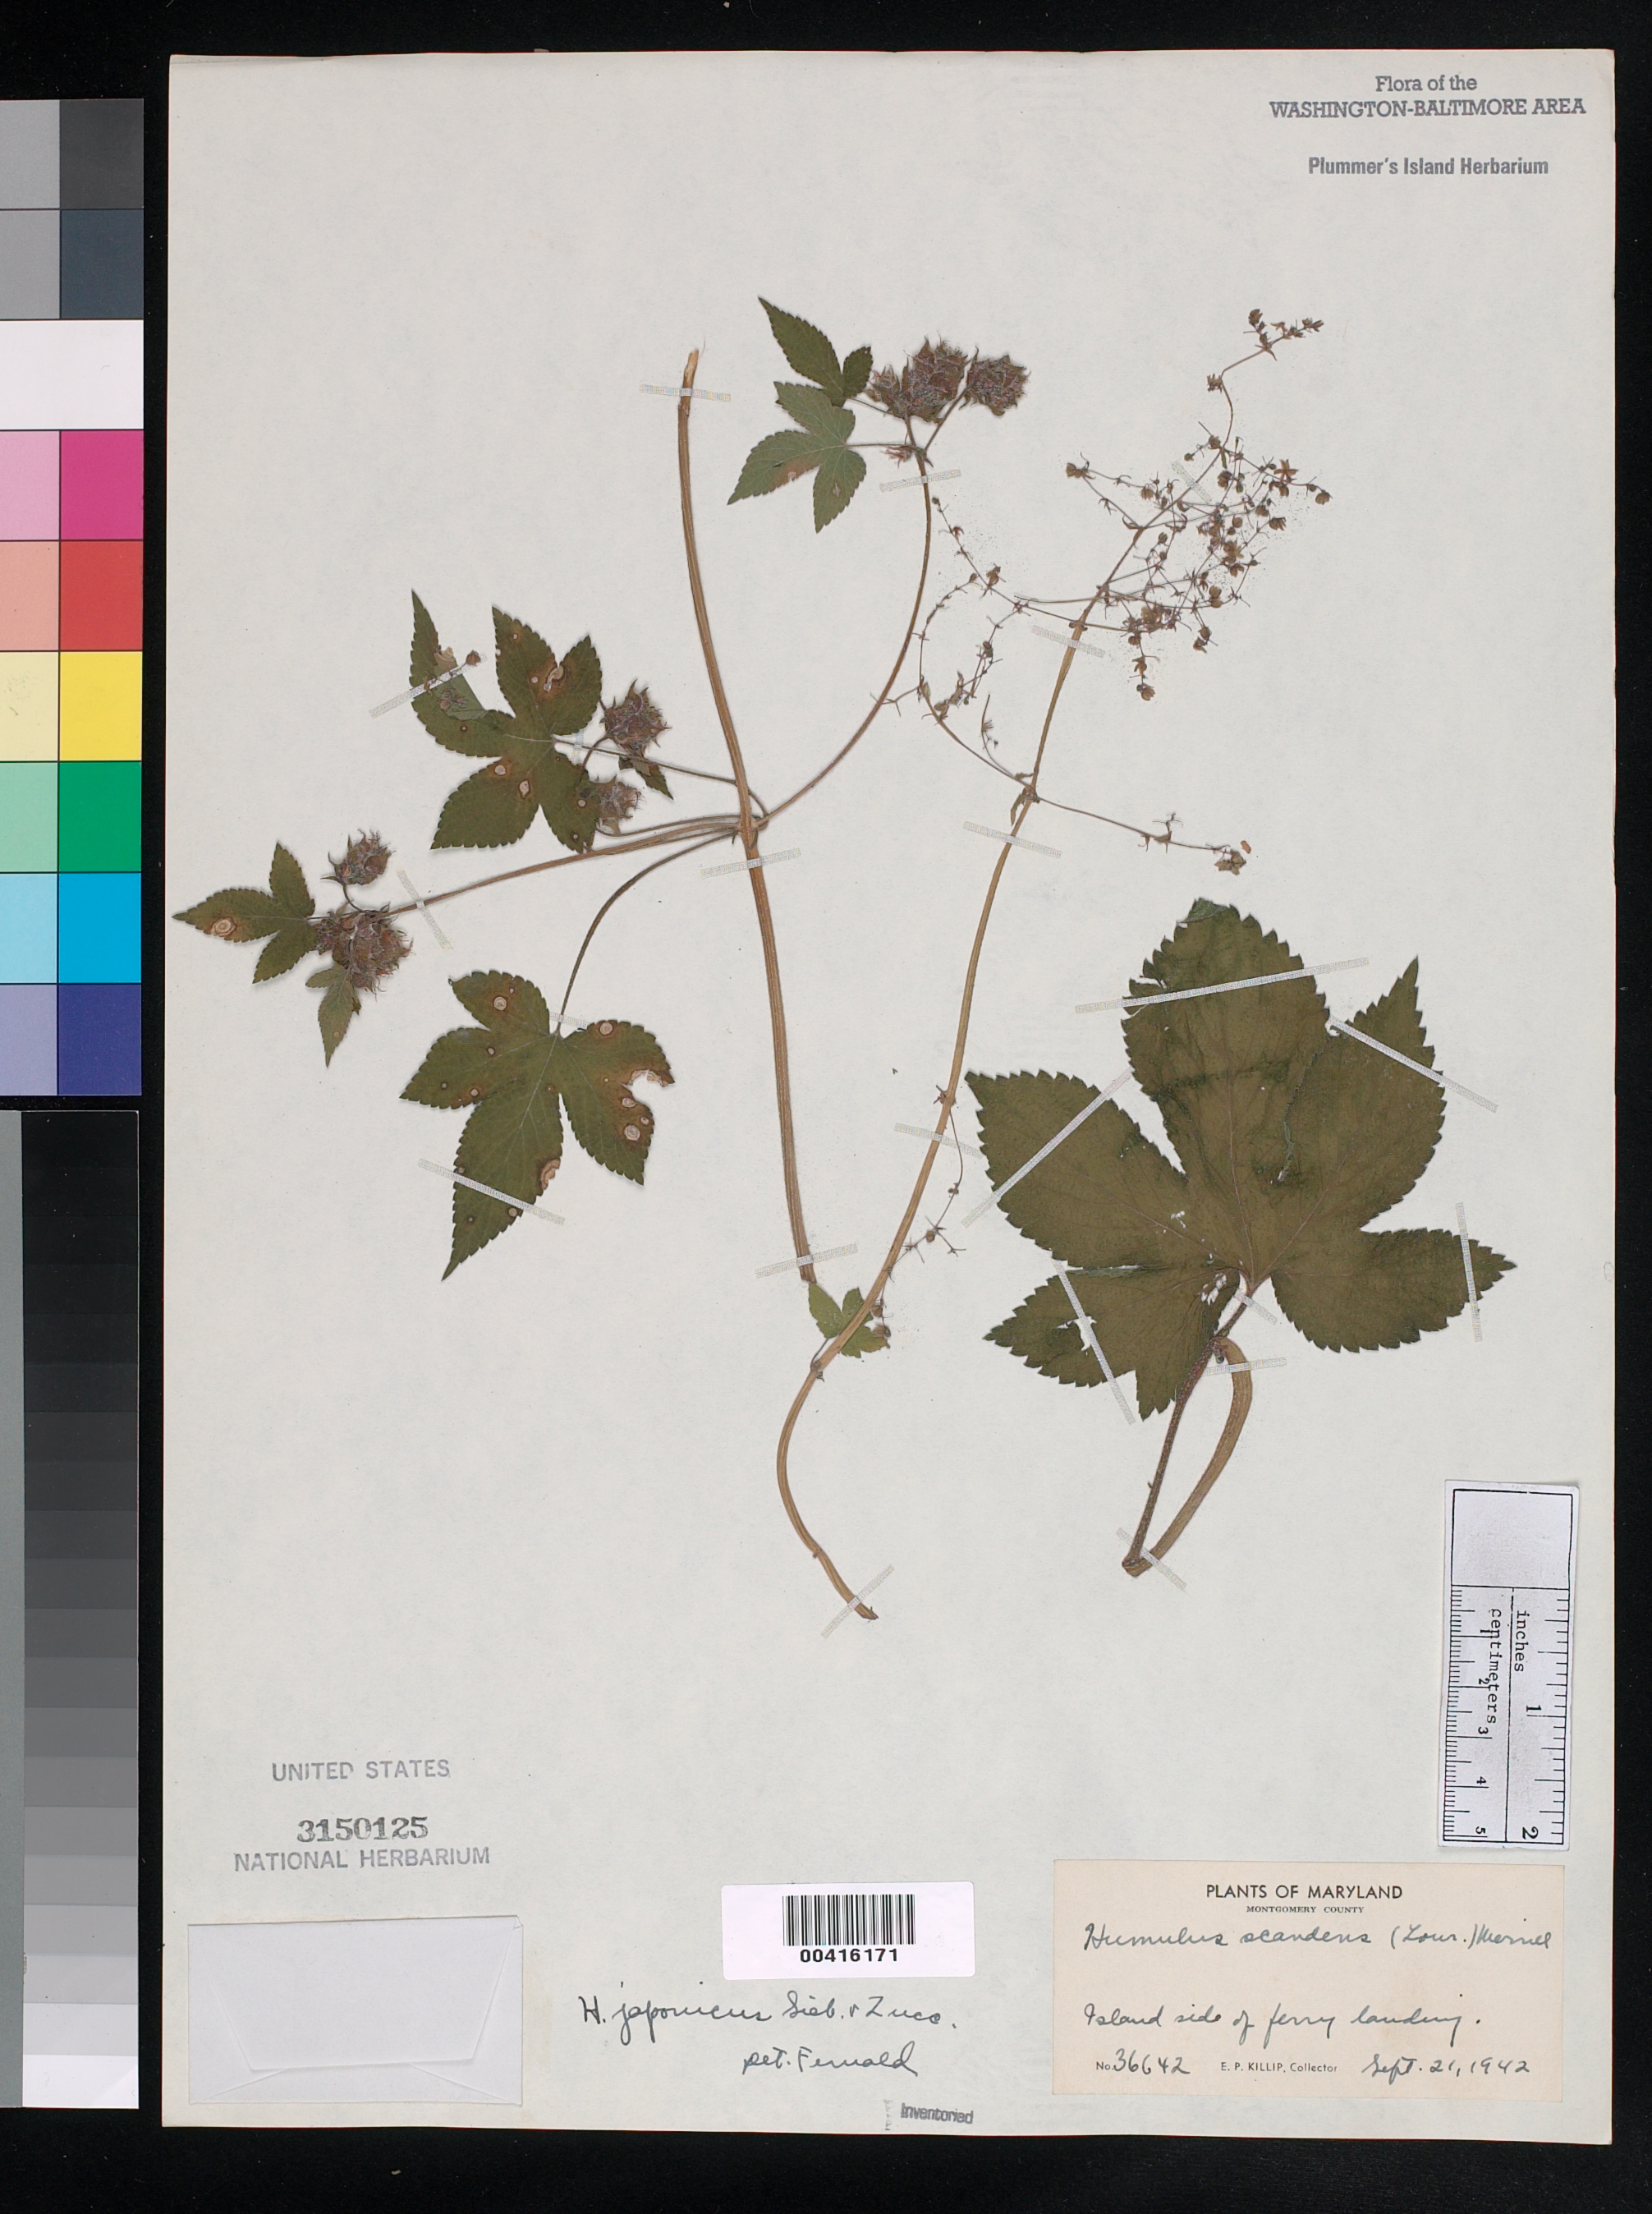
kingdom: Plantae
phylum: Tracheophyta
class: Magnoliopsida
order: Rosales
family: Cannabaceae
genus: Humulus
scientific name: Humulus japonicus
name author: Siebold & Zucc.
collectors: E. P. Killip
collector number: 36642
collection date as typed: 21 Sep 1942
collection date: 1942-09-21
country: United States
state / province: Maryland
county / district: Montgomery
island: Plummers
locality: Plummer's Island; Island side of Ferry Landing C. & O. Canal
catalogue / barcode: US 3150125